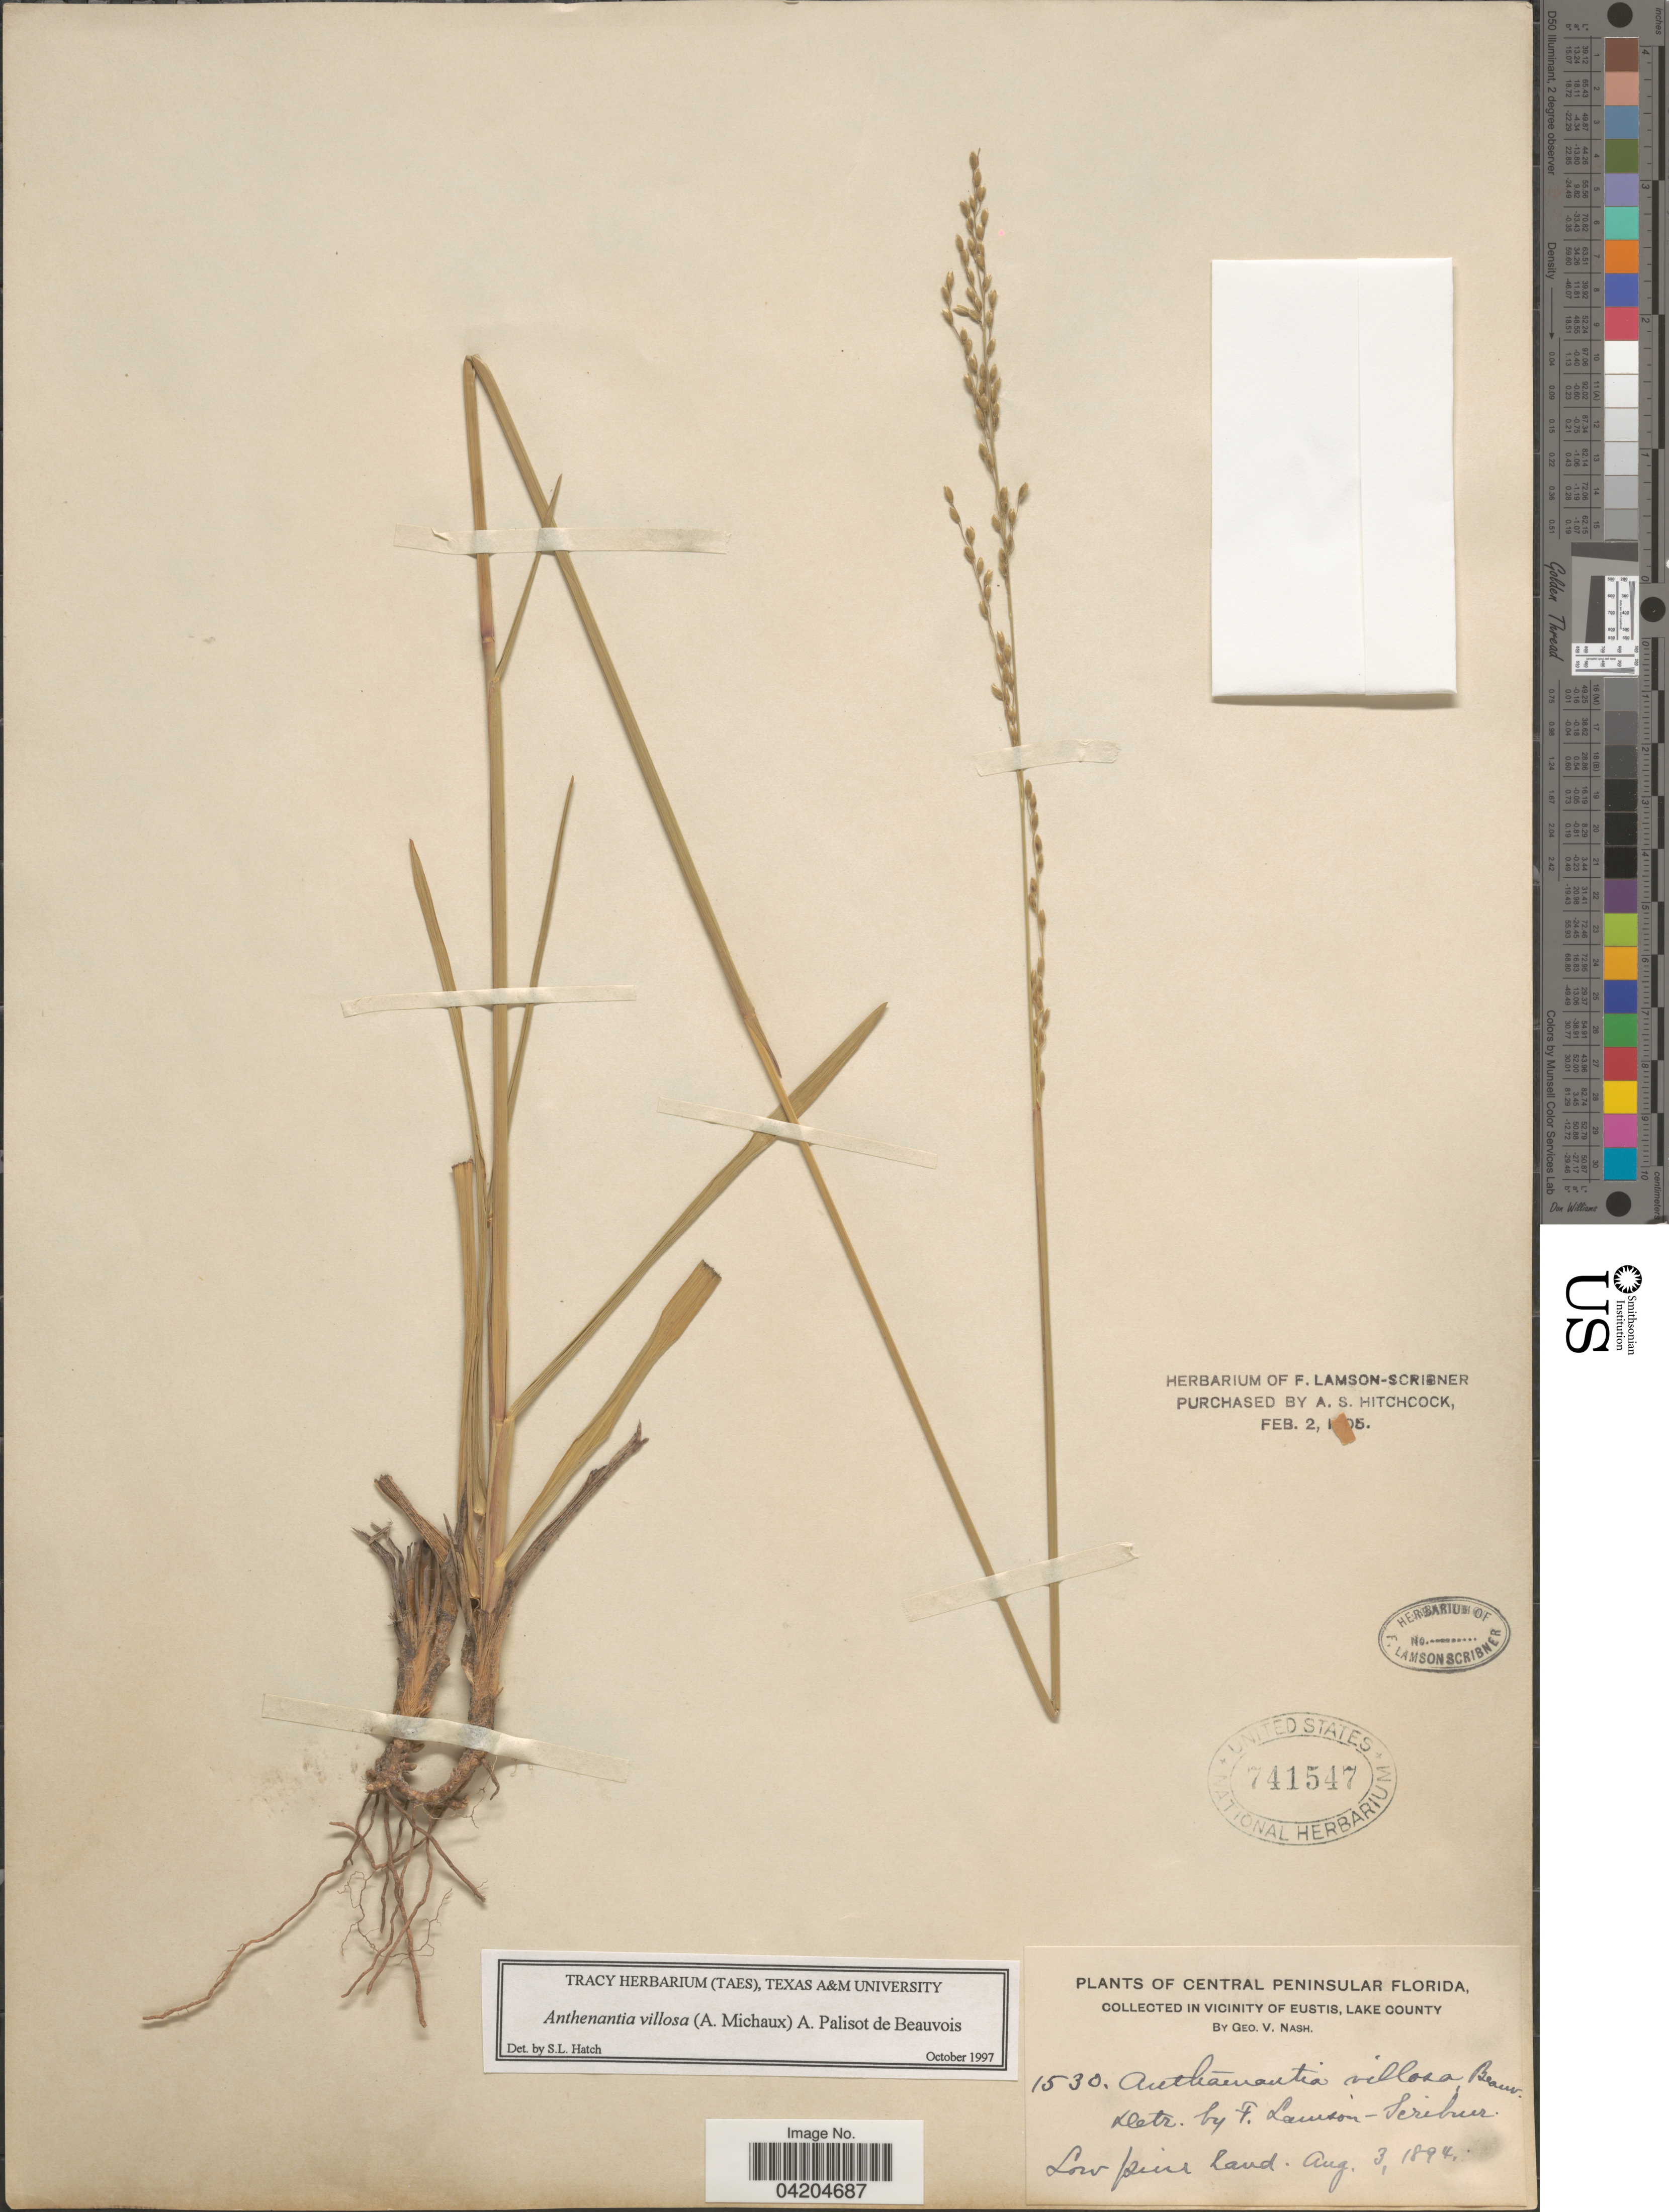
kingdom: Plantae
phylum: Tracheophyta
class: Liliopsida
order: Poales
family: Poaceae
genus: Anthaenantia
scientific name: Anthaenantia villosa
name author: (Michx.) P. Beauv.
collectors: G. V. Nash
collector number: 1530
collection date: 1894-08-03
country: United States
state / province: Florida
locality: Central Peninsular Florida. In vicinity of Eustis, Lake County.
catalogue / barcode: US 741547